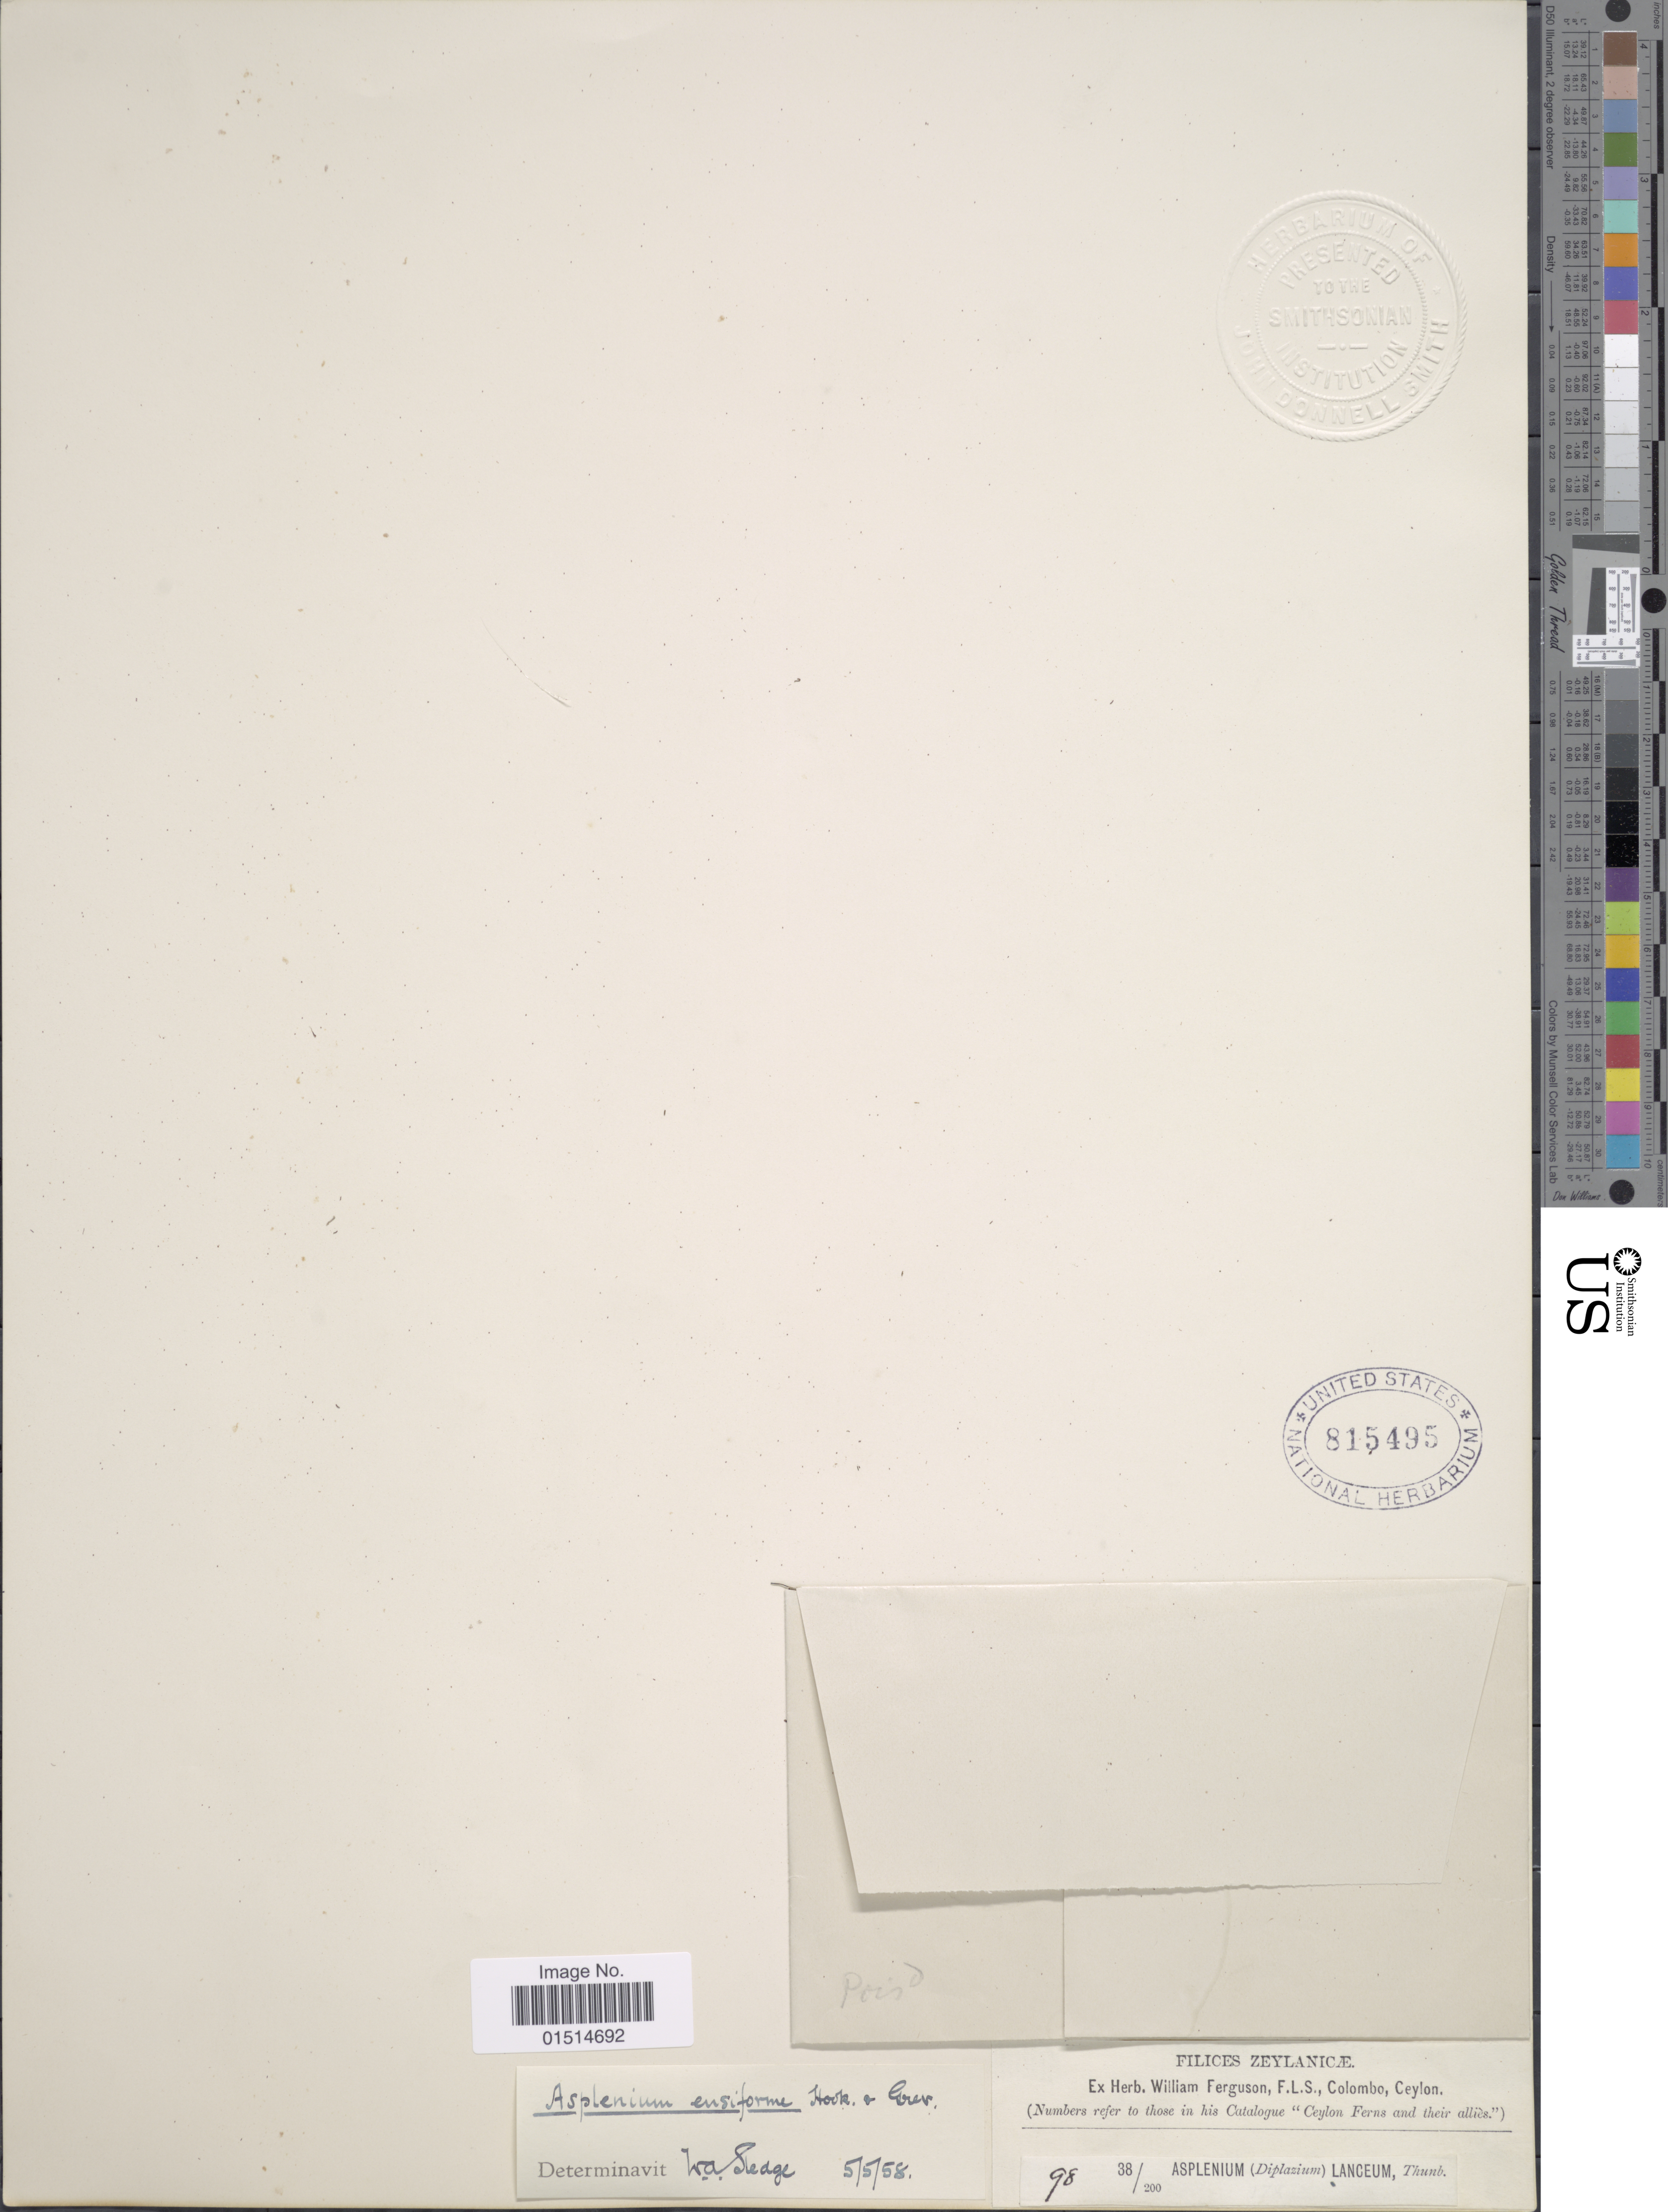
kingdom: Plantae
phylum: Tracheophyta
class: Polypodiopsida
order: Polypodiales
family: Aspleniaceae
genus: Asplenium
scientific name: Asplenium ensiforme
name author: Wall. ex Hook. & Grev.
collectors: ex herb. W. Ferguson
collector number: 98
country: Sri Lanka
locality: Ceylon. Filices Zeylanicae.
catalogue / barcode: US 815495